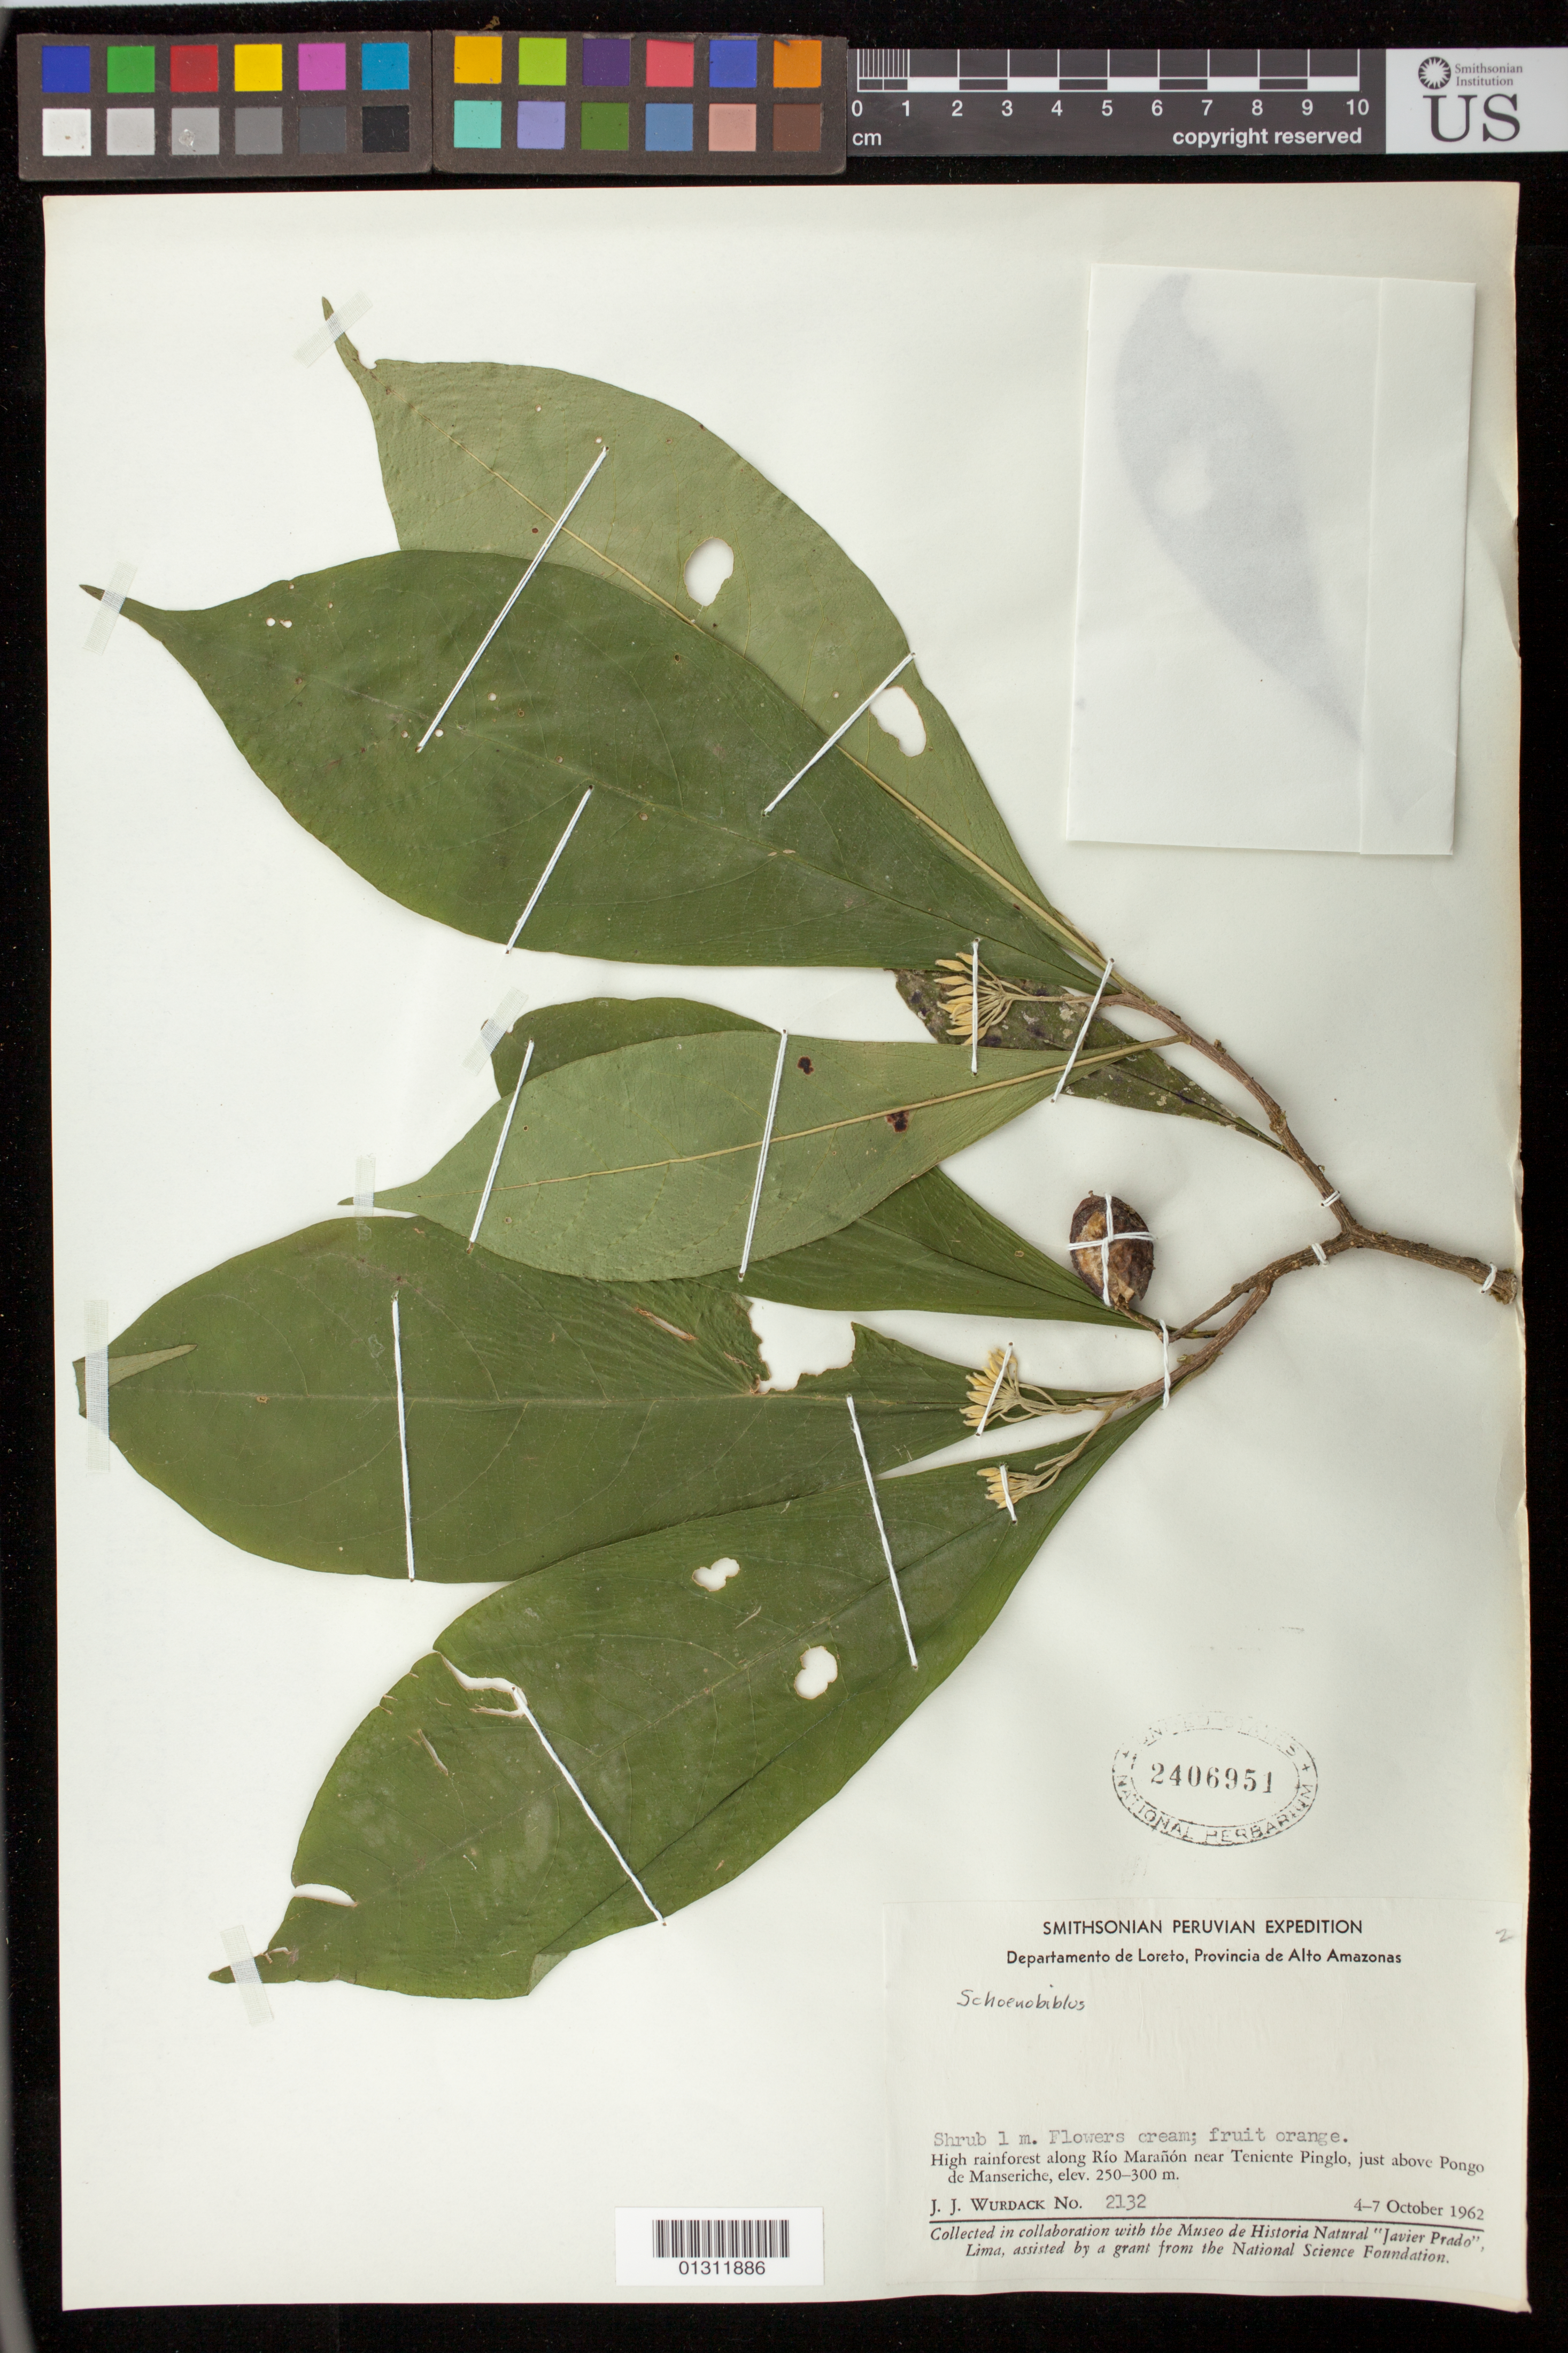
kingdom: Plantae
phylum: Tracheophyta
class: Magnoliopsida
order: Malvales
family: Thymelaeaceae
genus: Schoenobiblus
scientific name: Schoenobiblus sp.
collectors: J. J. Wurdack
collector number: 2132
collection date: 1962-10-04/1962-10-07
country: Peru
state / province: Loreto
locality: Provincia de Alto Amazonas. High rainforest along Rio Maranon near Teniente Pinglo, just above Pongo de Manseriche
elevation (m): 250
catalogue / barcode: US 2406951